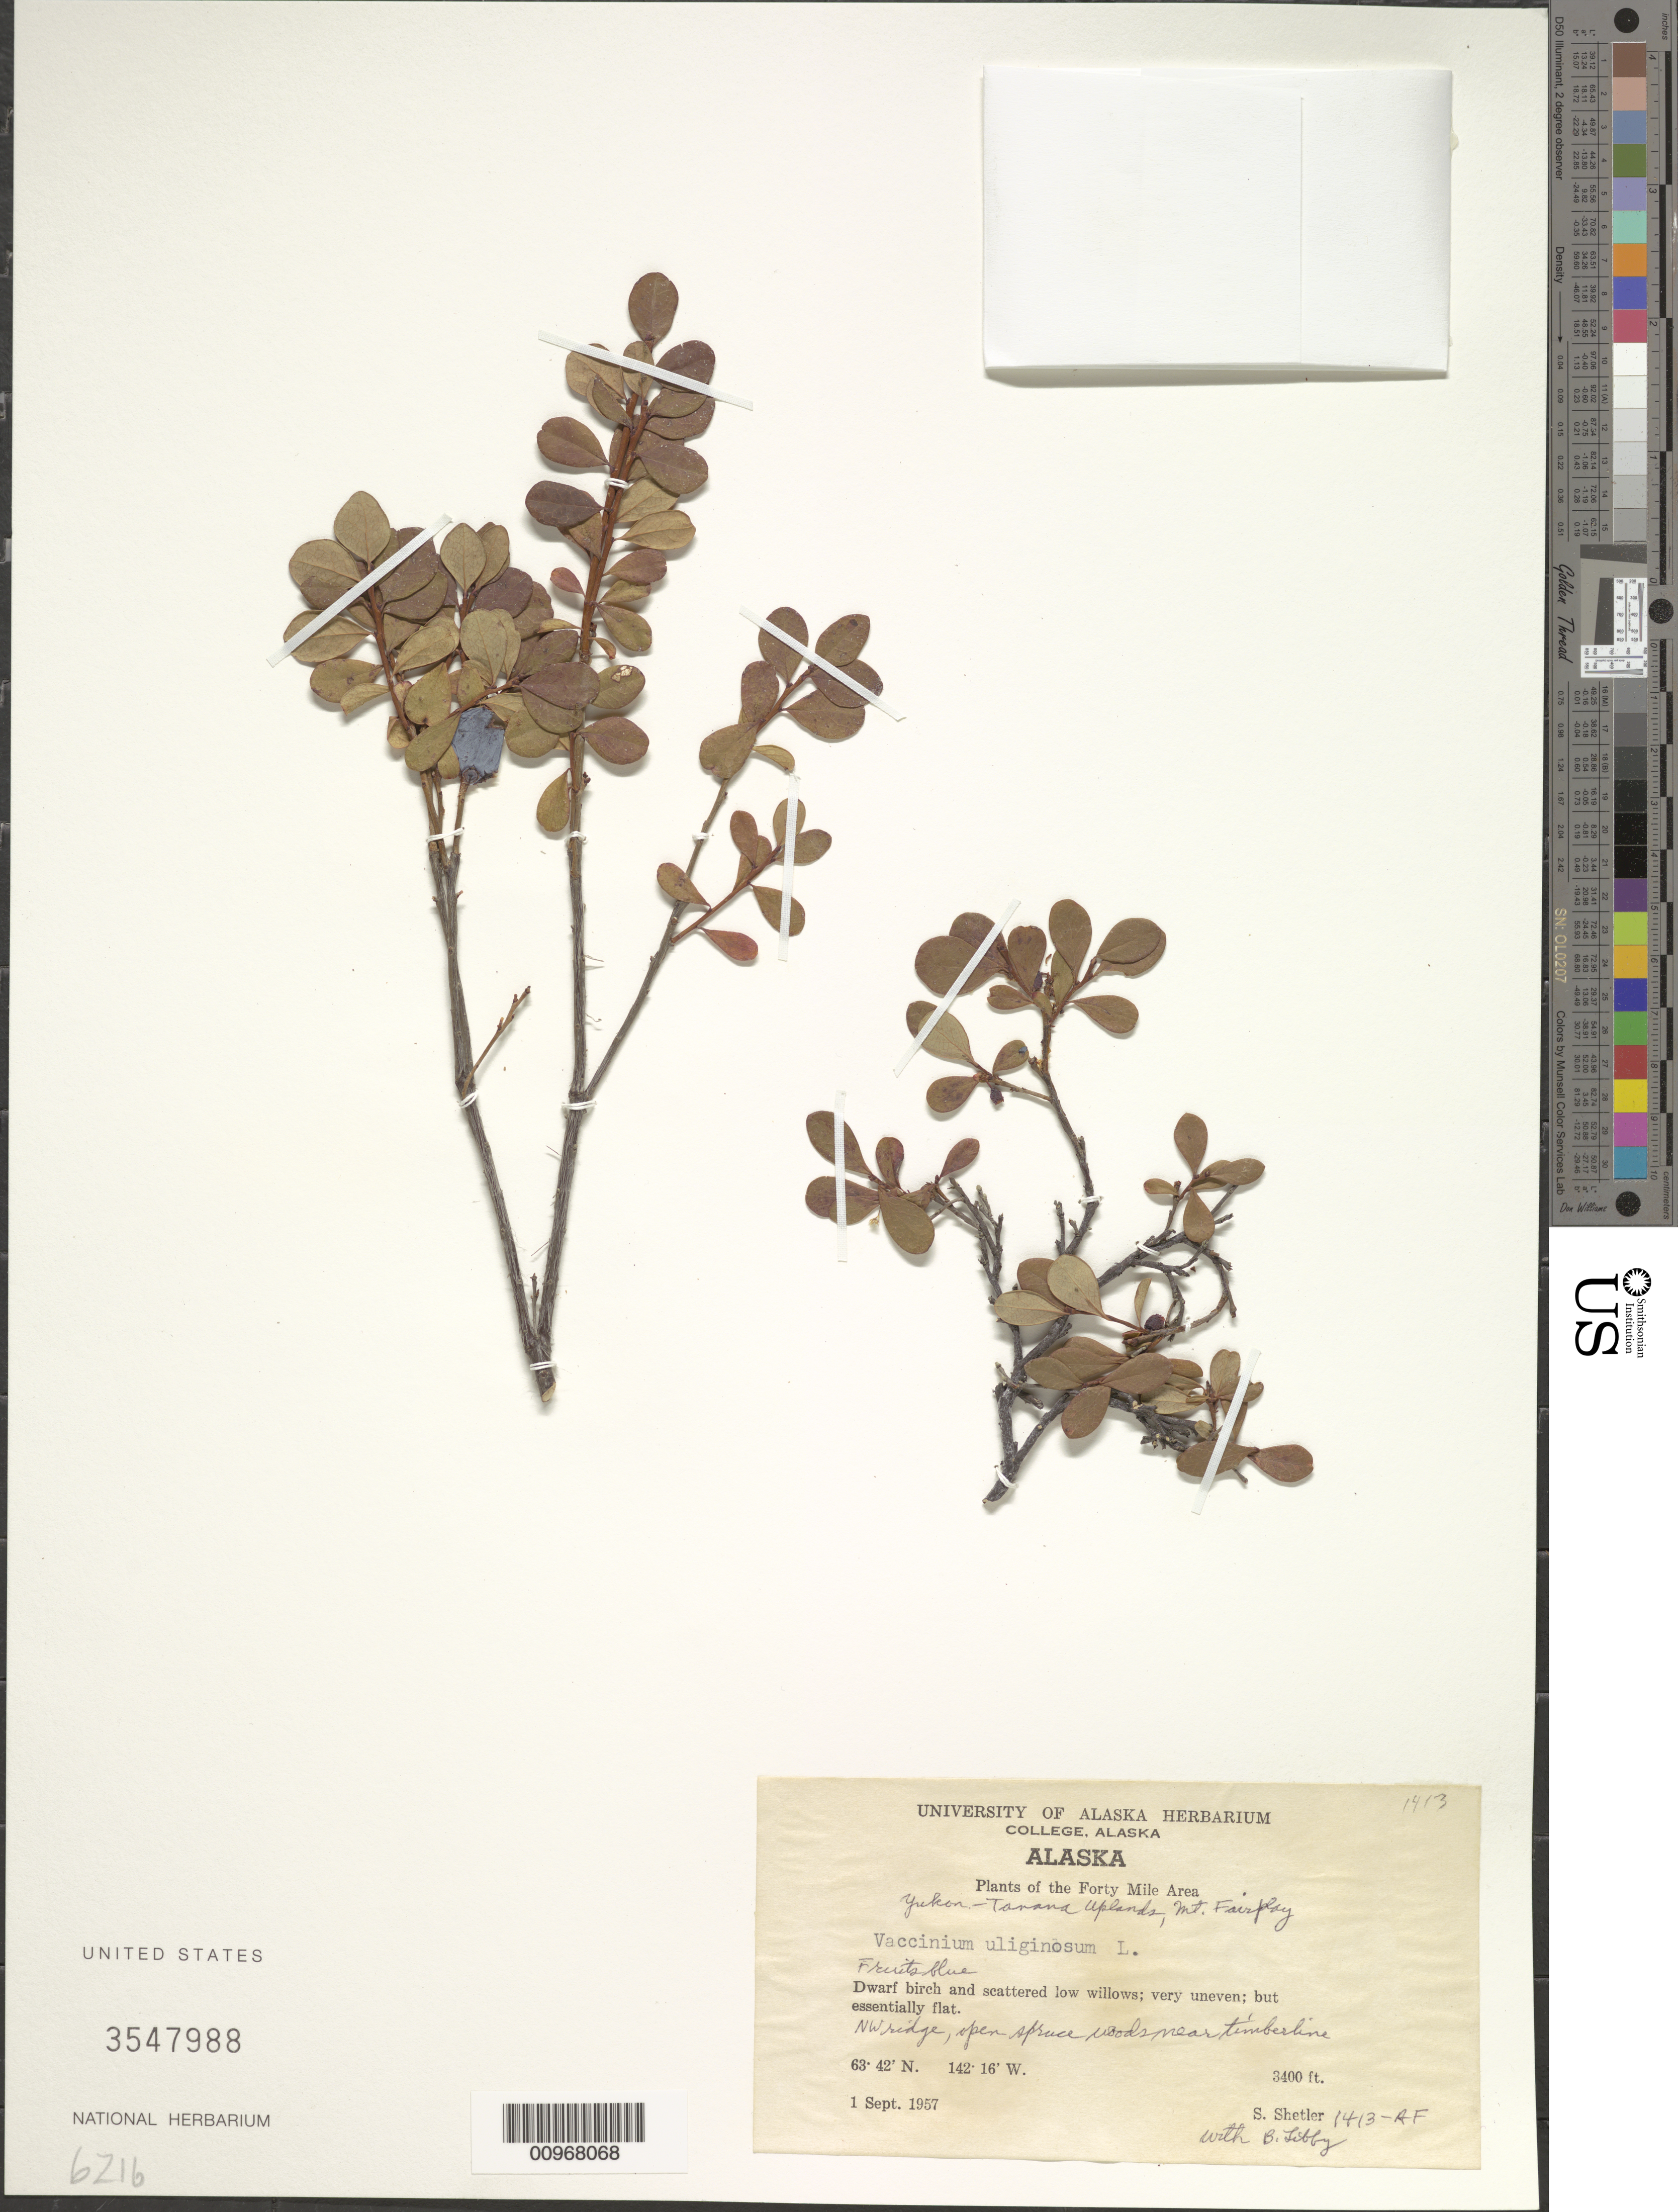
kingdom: Plantae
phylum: Tracheophyta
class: Magnoliopsida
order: Ericales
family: Ericaceae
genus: Vaccinium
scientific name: Vaccinium uliginosum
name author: L.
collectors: S. Shetler & B. Libby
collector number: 1413-AF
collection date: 1957-09-01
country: United States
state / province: Alaska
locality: The Forty Mile Area, NW ridge, open spruce woods near timerline.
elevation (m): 1036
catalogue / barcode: US 3547988